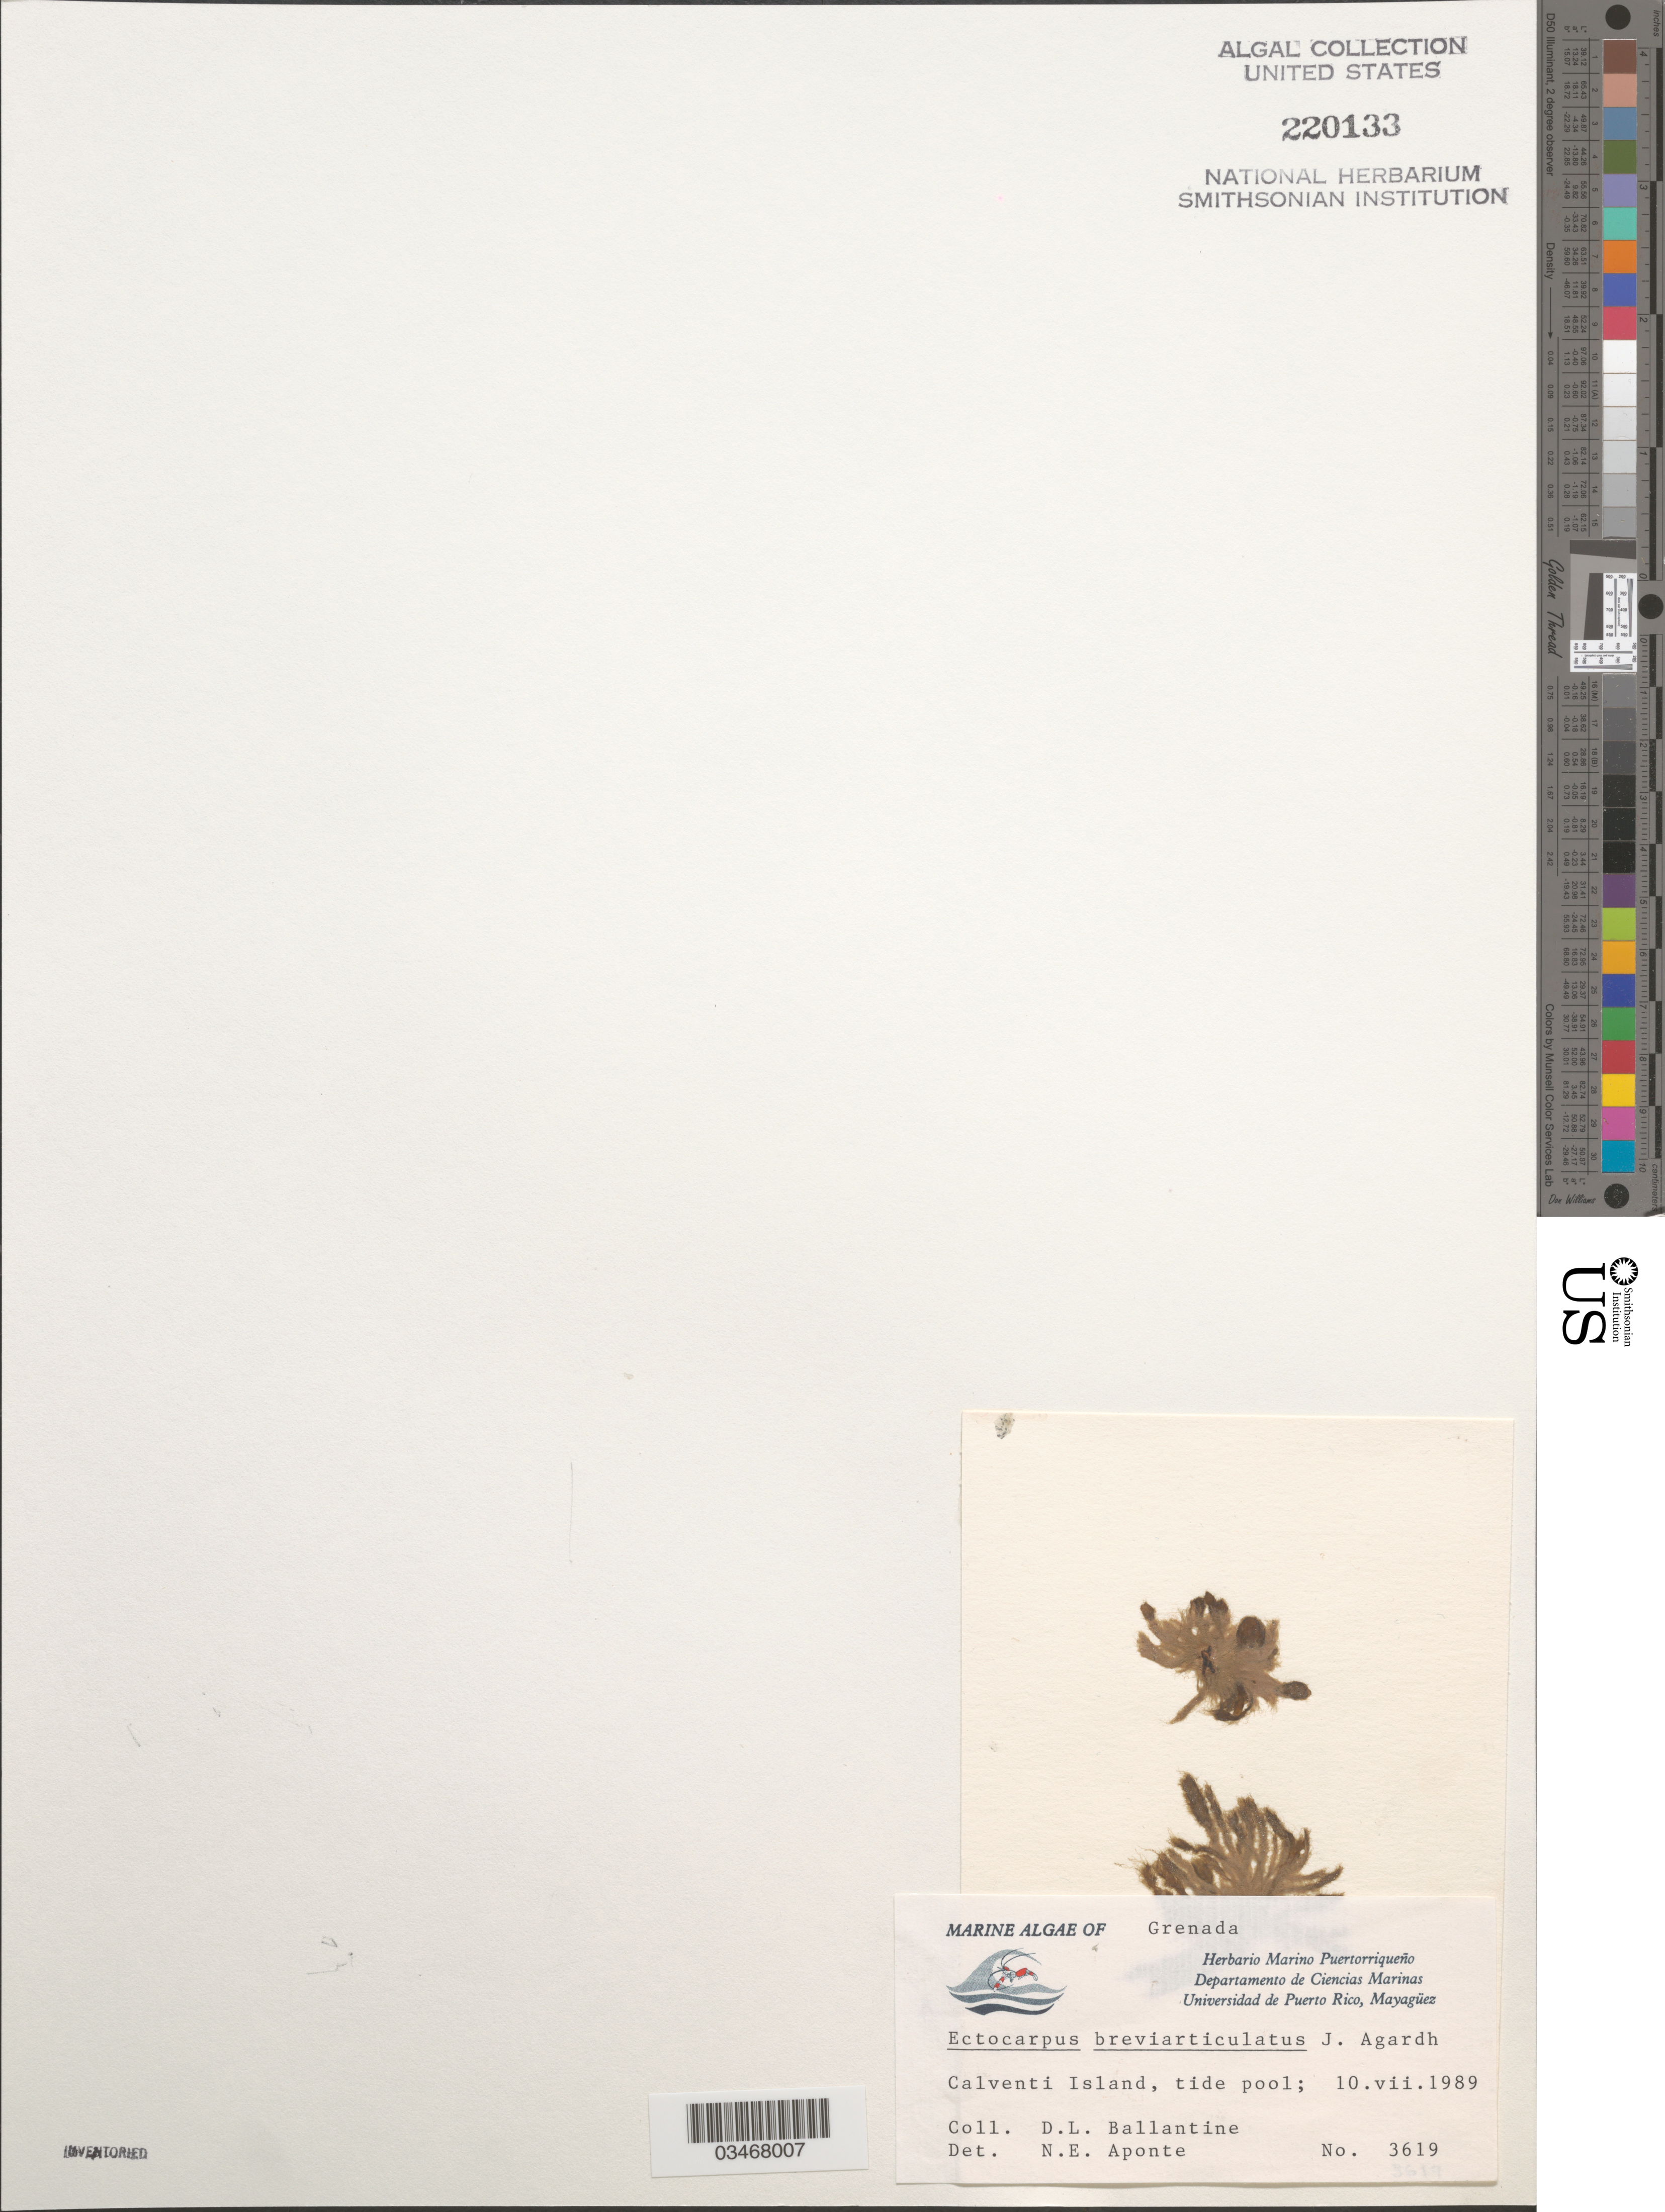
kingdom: Chromista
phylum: Ochrophyta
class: Phaeophyceae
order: Scytothamnales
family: Asteronemataceae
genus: Asteronema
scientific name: Asteronema breviarticulatum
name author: (J. Agardh) Ouriques & Bouzon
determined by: Algae name updating Project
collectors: D.L. Ballantine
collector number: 3619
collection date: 1989-07-10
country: Grenada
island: Calventi Island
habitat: Tide pool.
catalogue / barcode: US 220133